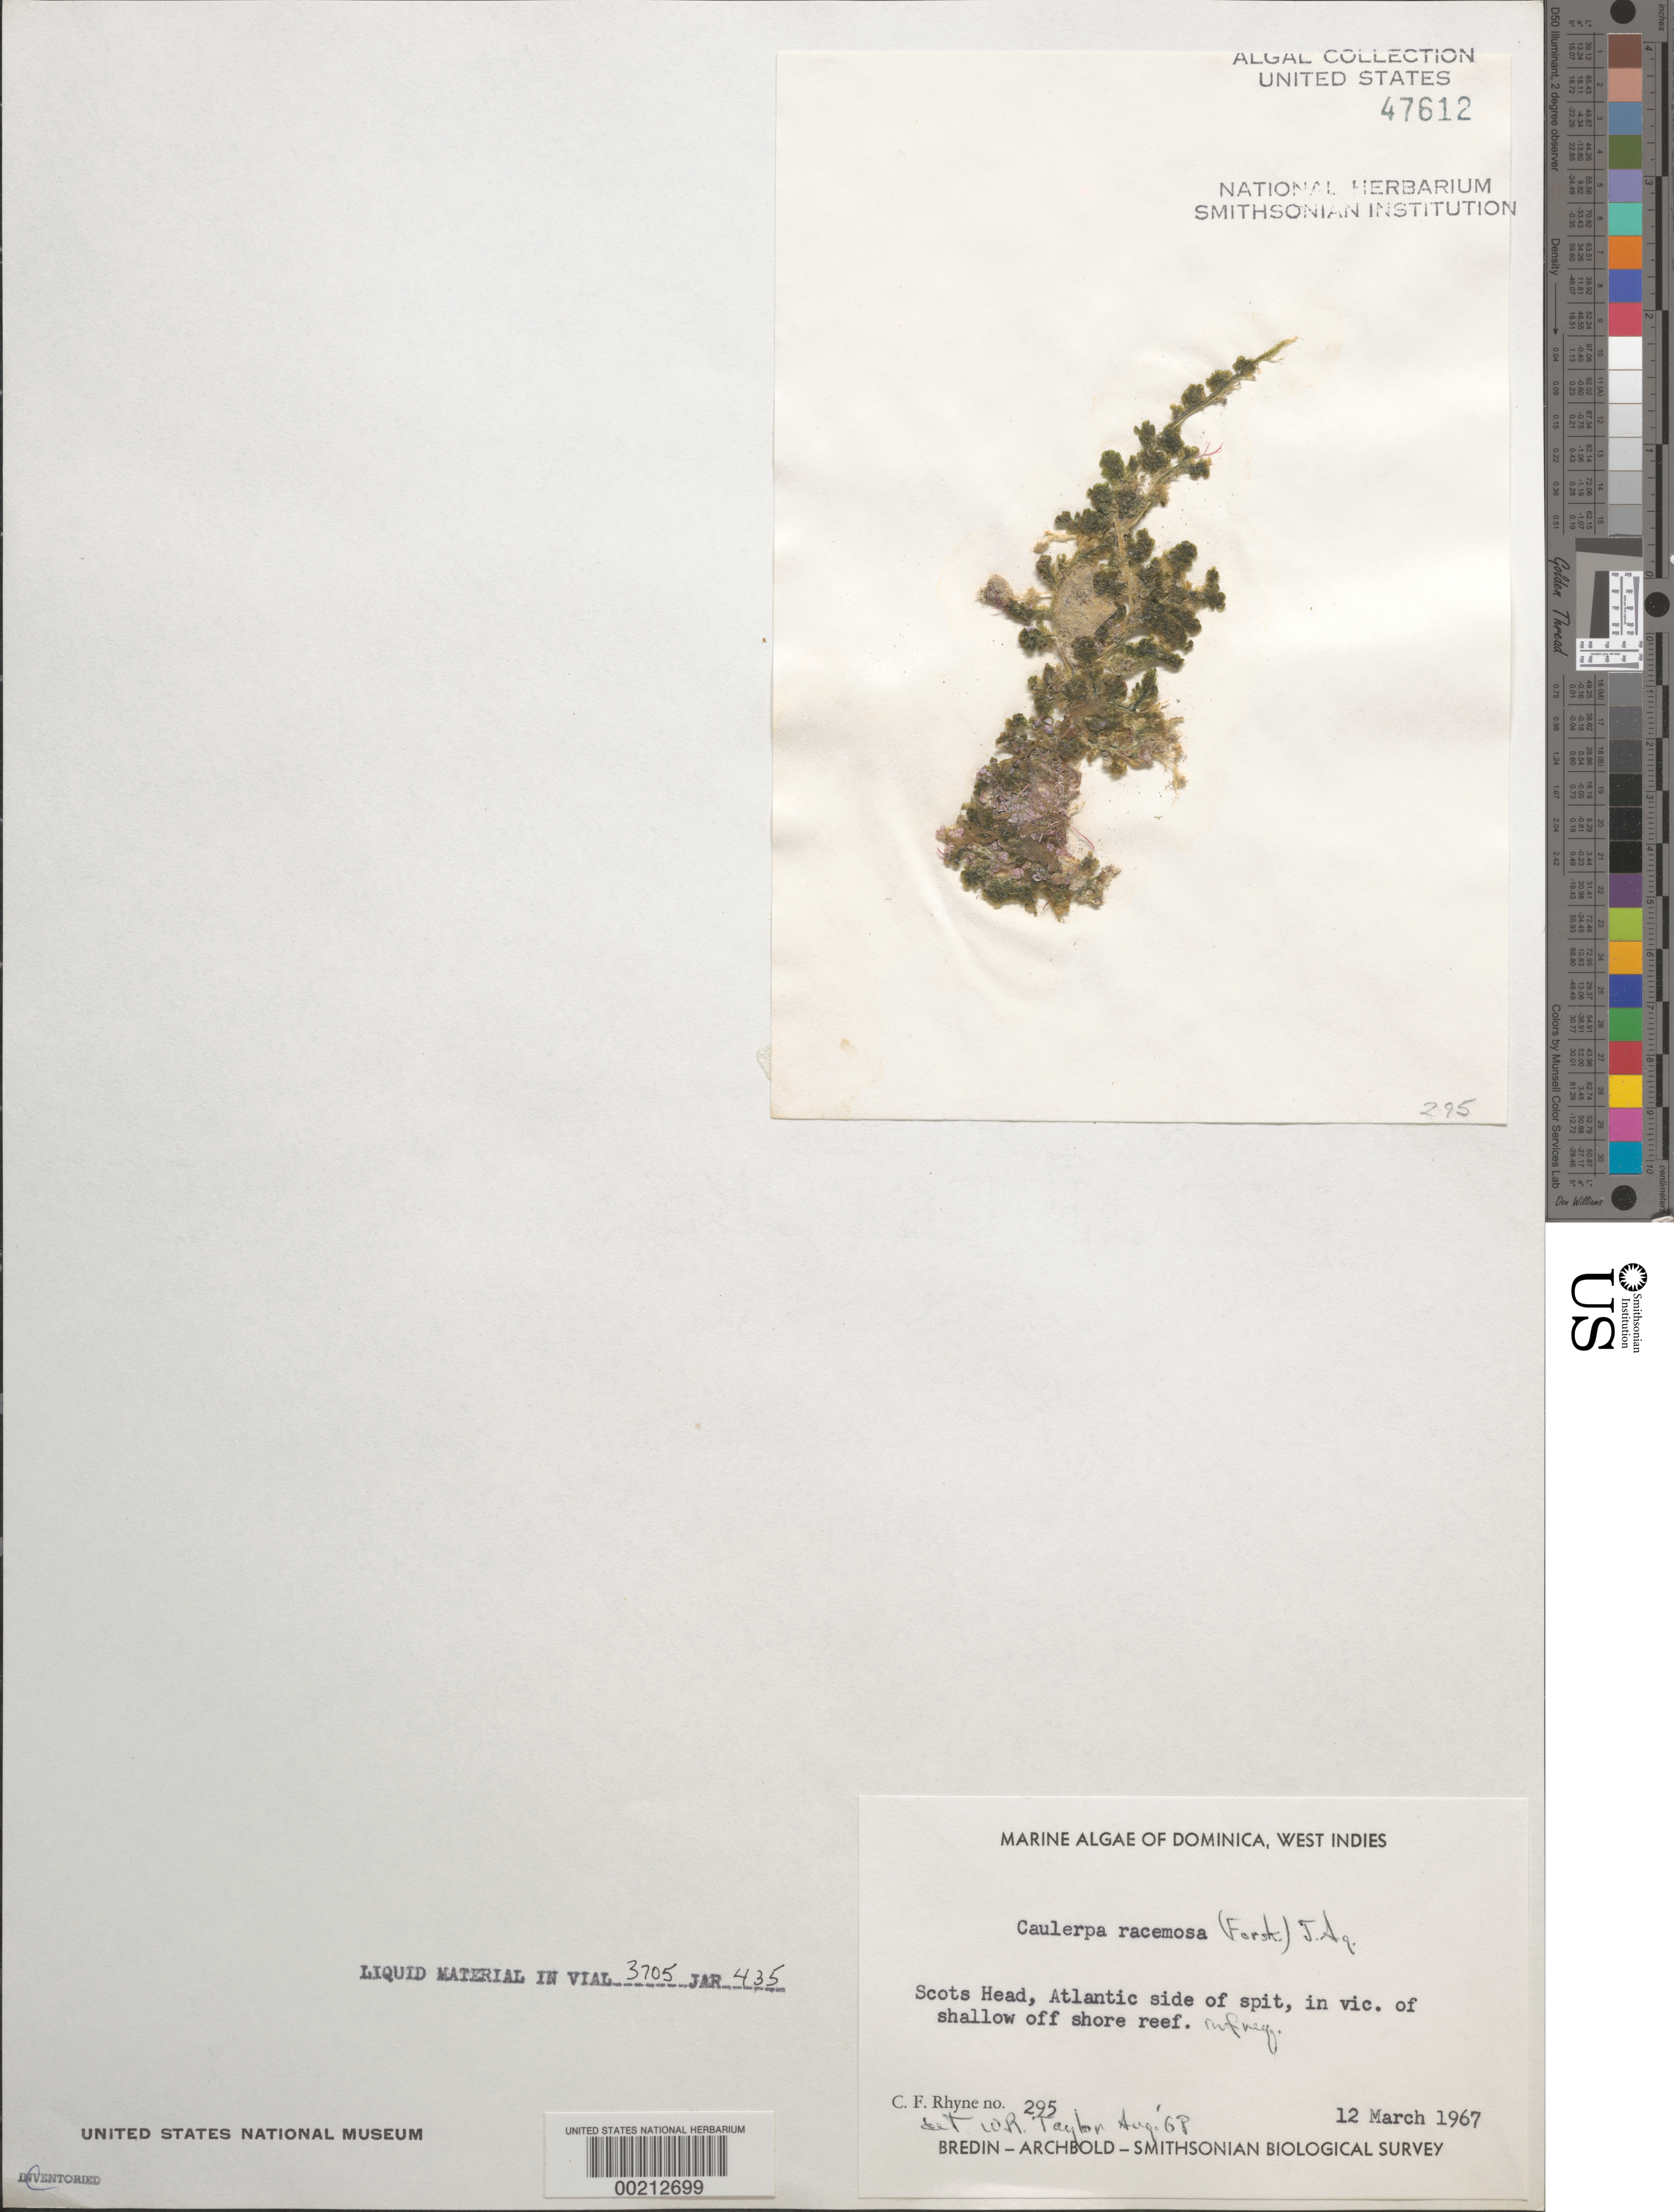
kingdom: Plantae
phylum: Chlorophyta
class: Ulvophyceae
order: Bryopsidales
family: Caulerpaceae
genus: Caulerpa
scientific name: Caulerpa racemosa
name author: (Forssk.) J. Agardh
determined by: Taylor, William R.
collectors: C. Rhyne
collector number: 295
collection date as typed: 12 Mar 1967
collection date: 1967-03-12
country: Dominica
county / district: St. Mark's Parish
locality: Scots Head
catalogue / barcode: US 47612